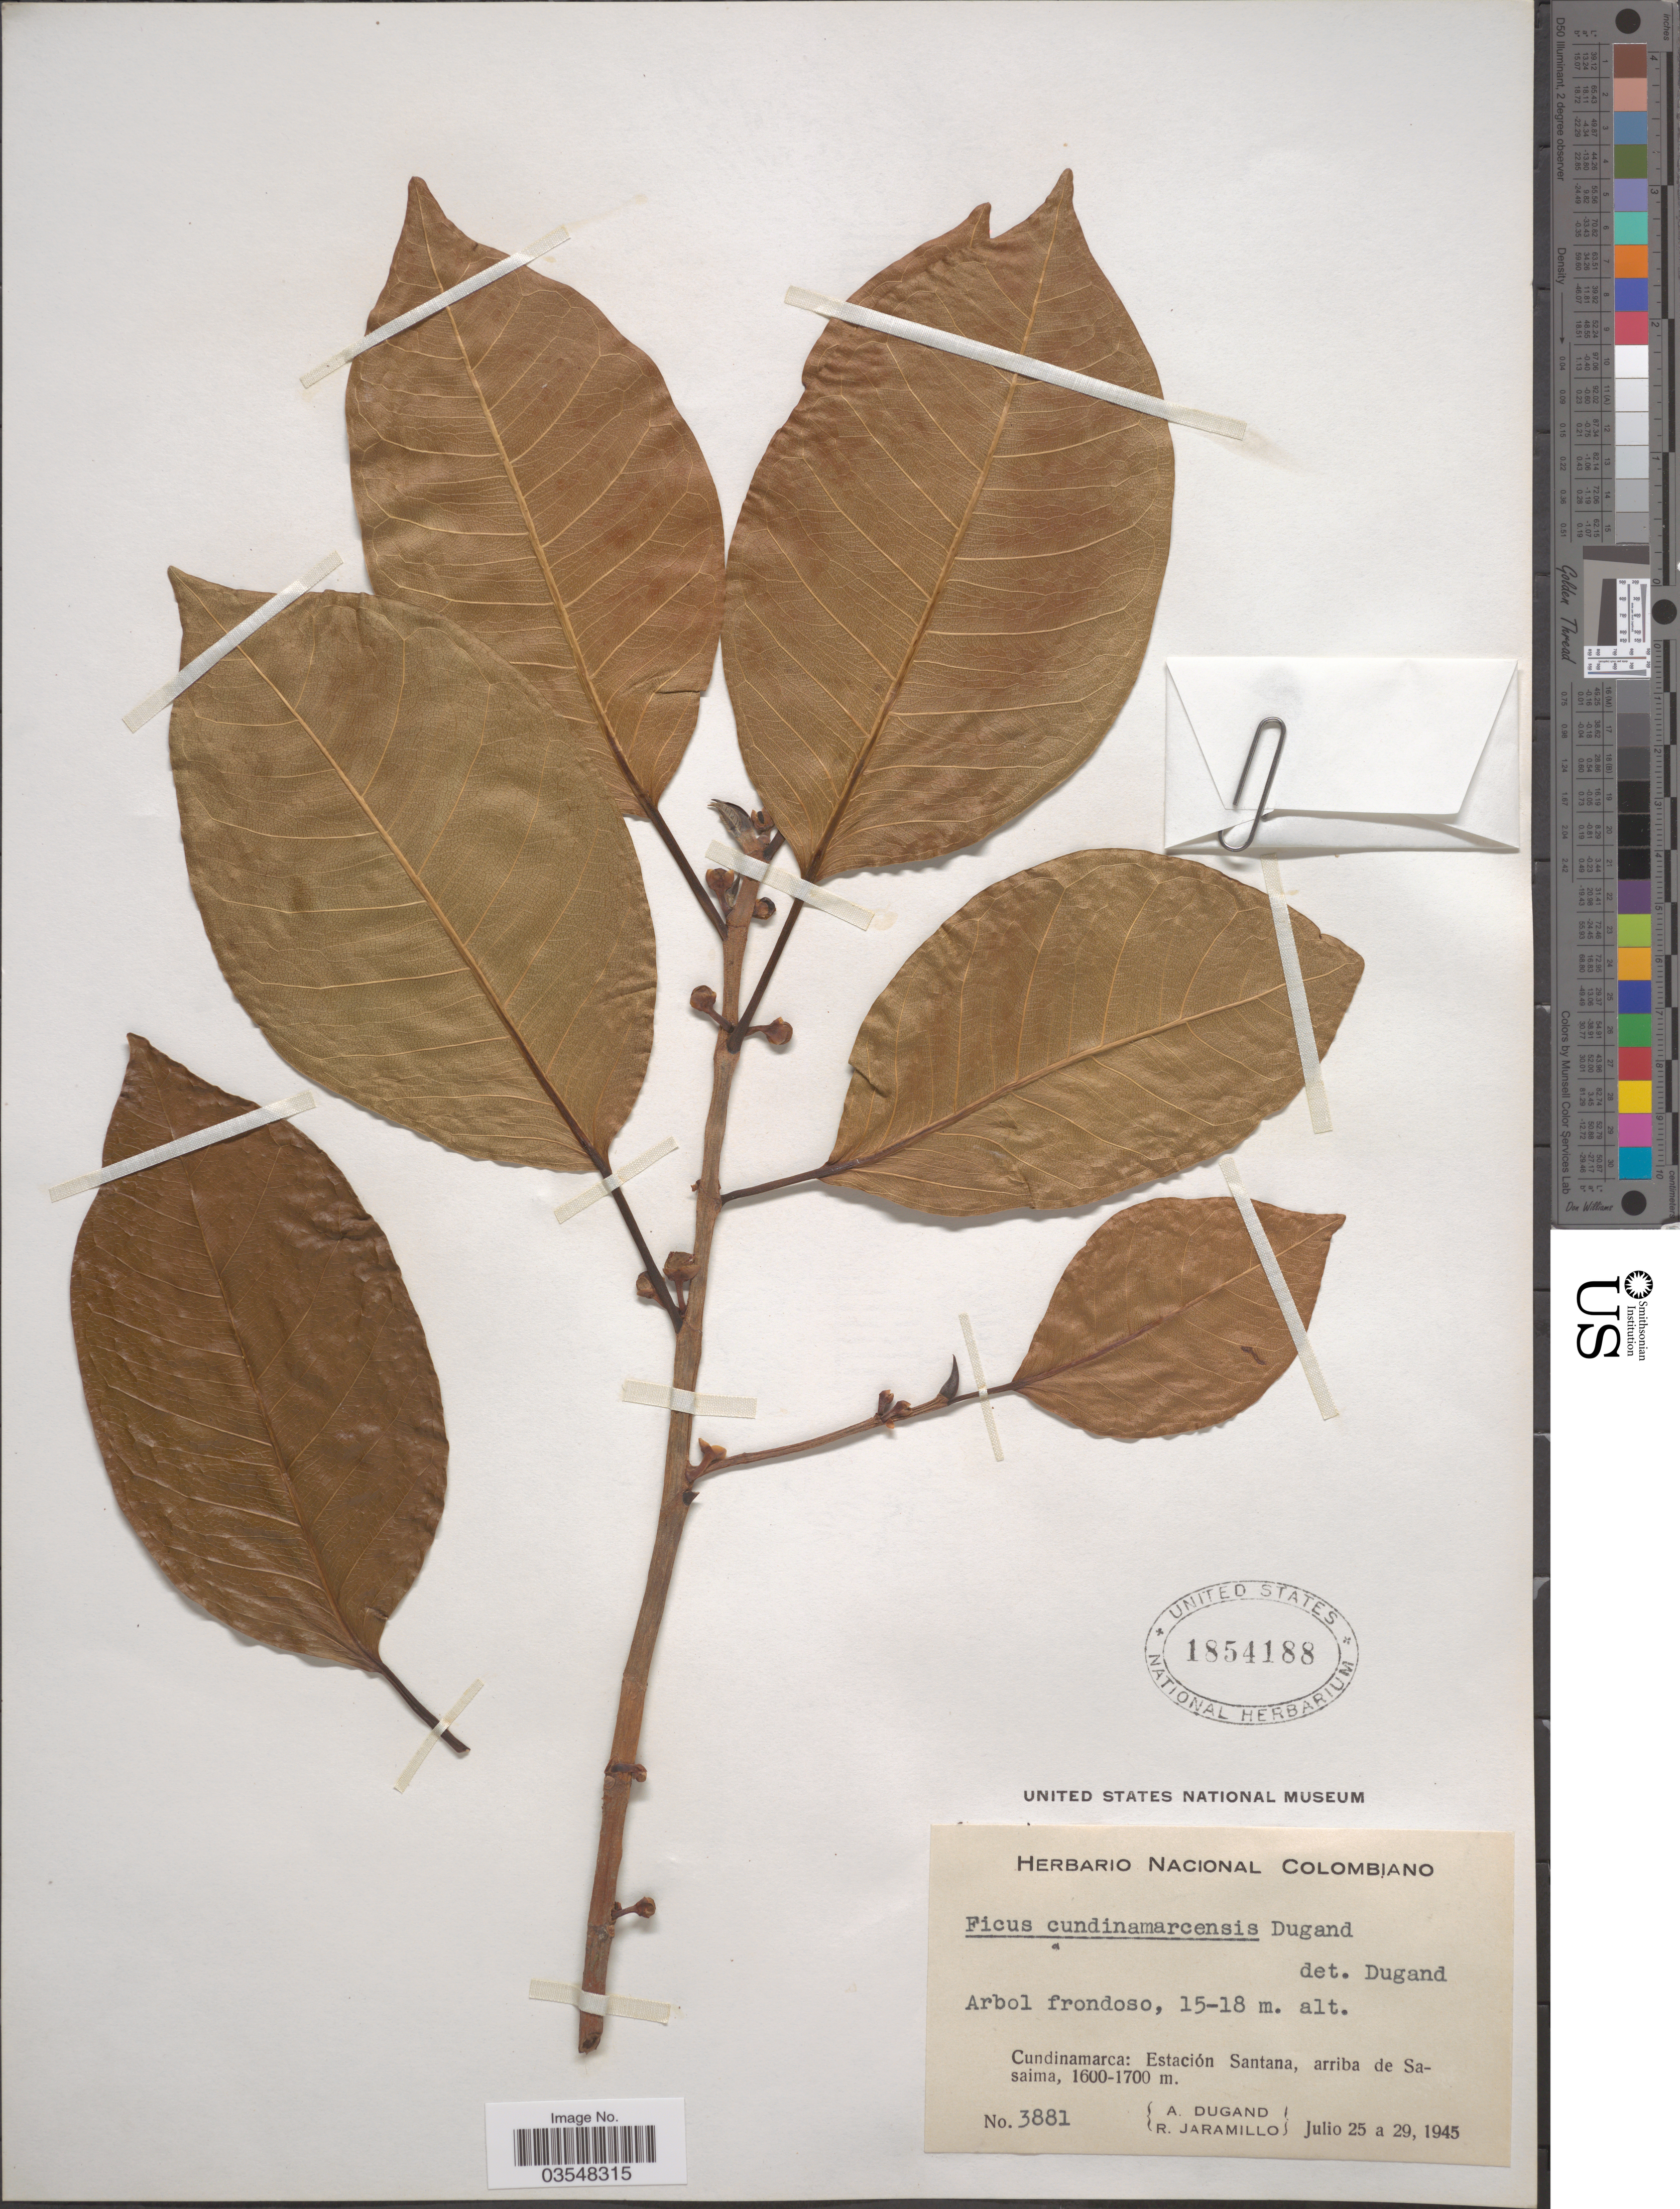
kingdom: Plantae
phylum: Tracheophyta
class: Magnoliopsida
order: Rosales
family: Moraceae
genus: Ficus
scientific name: Ficus cundinamarcensis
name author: Dugand G.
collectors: A. Dugand & R. Jaramillo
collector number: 3881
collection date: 1945-07-25/1945-07-29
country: Colombia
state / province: Cundinamarca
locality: Estación Santana, arriba de Sansaima.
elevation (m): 1600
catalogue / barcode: US 1854188